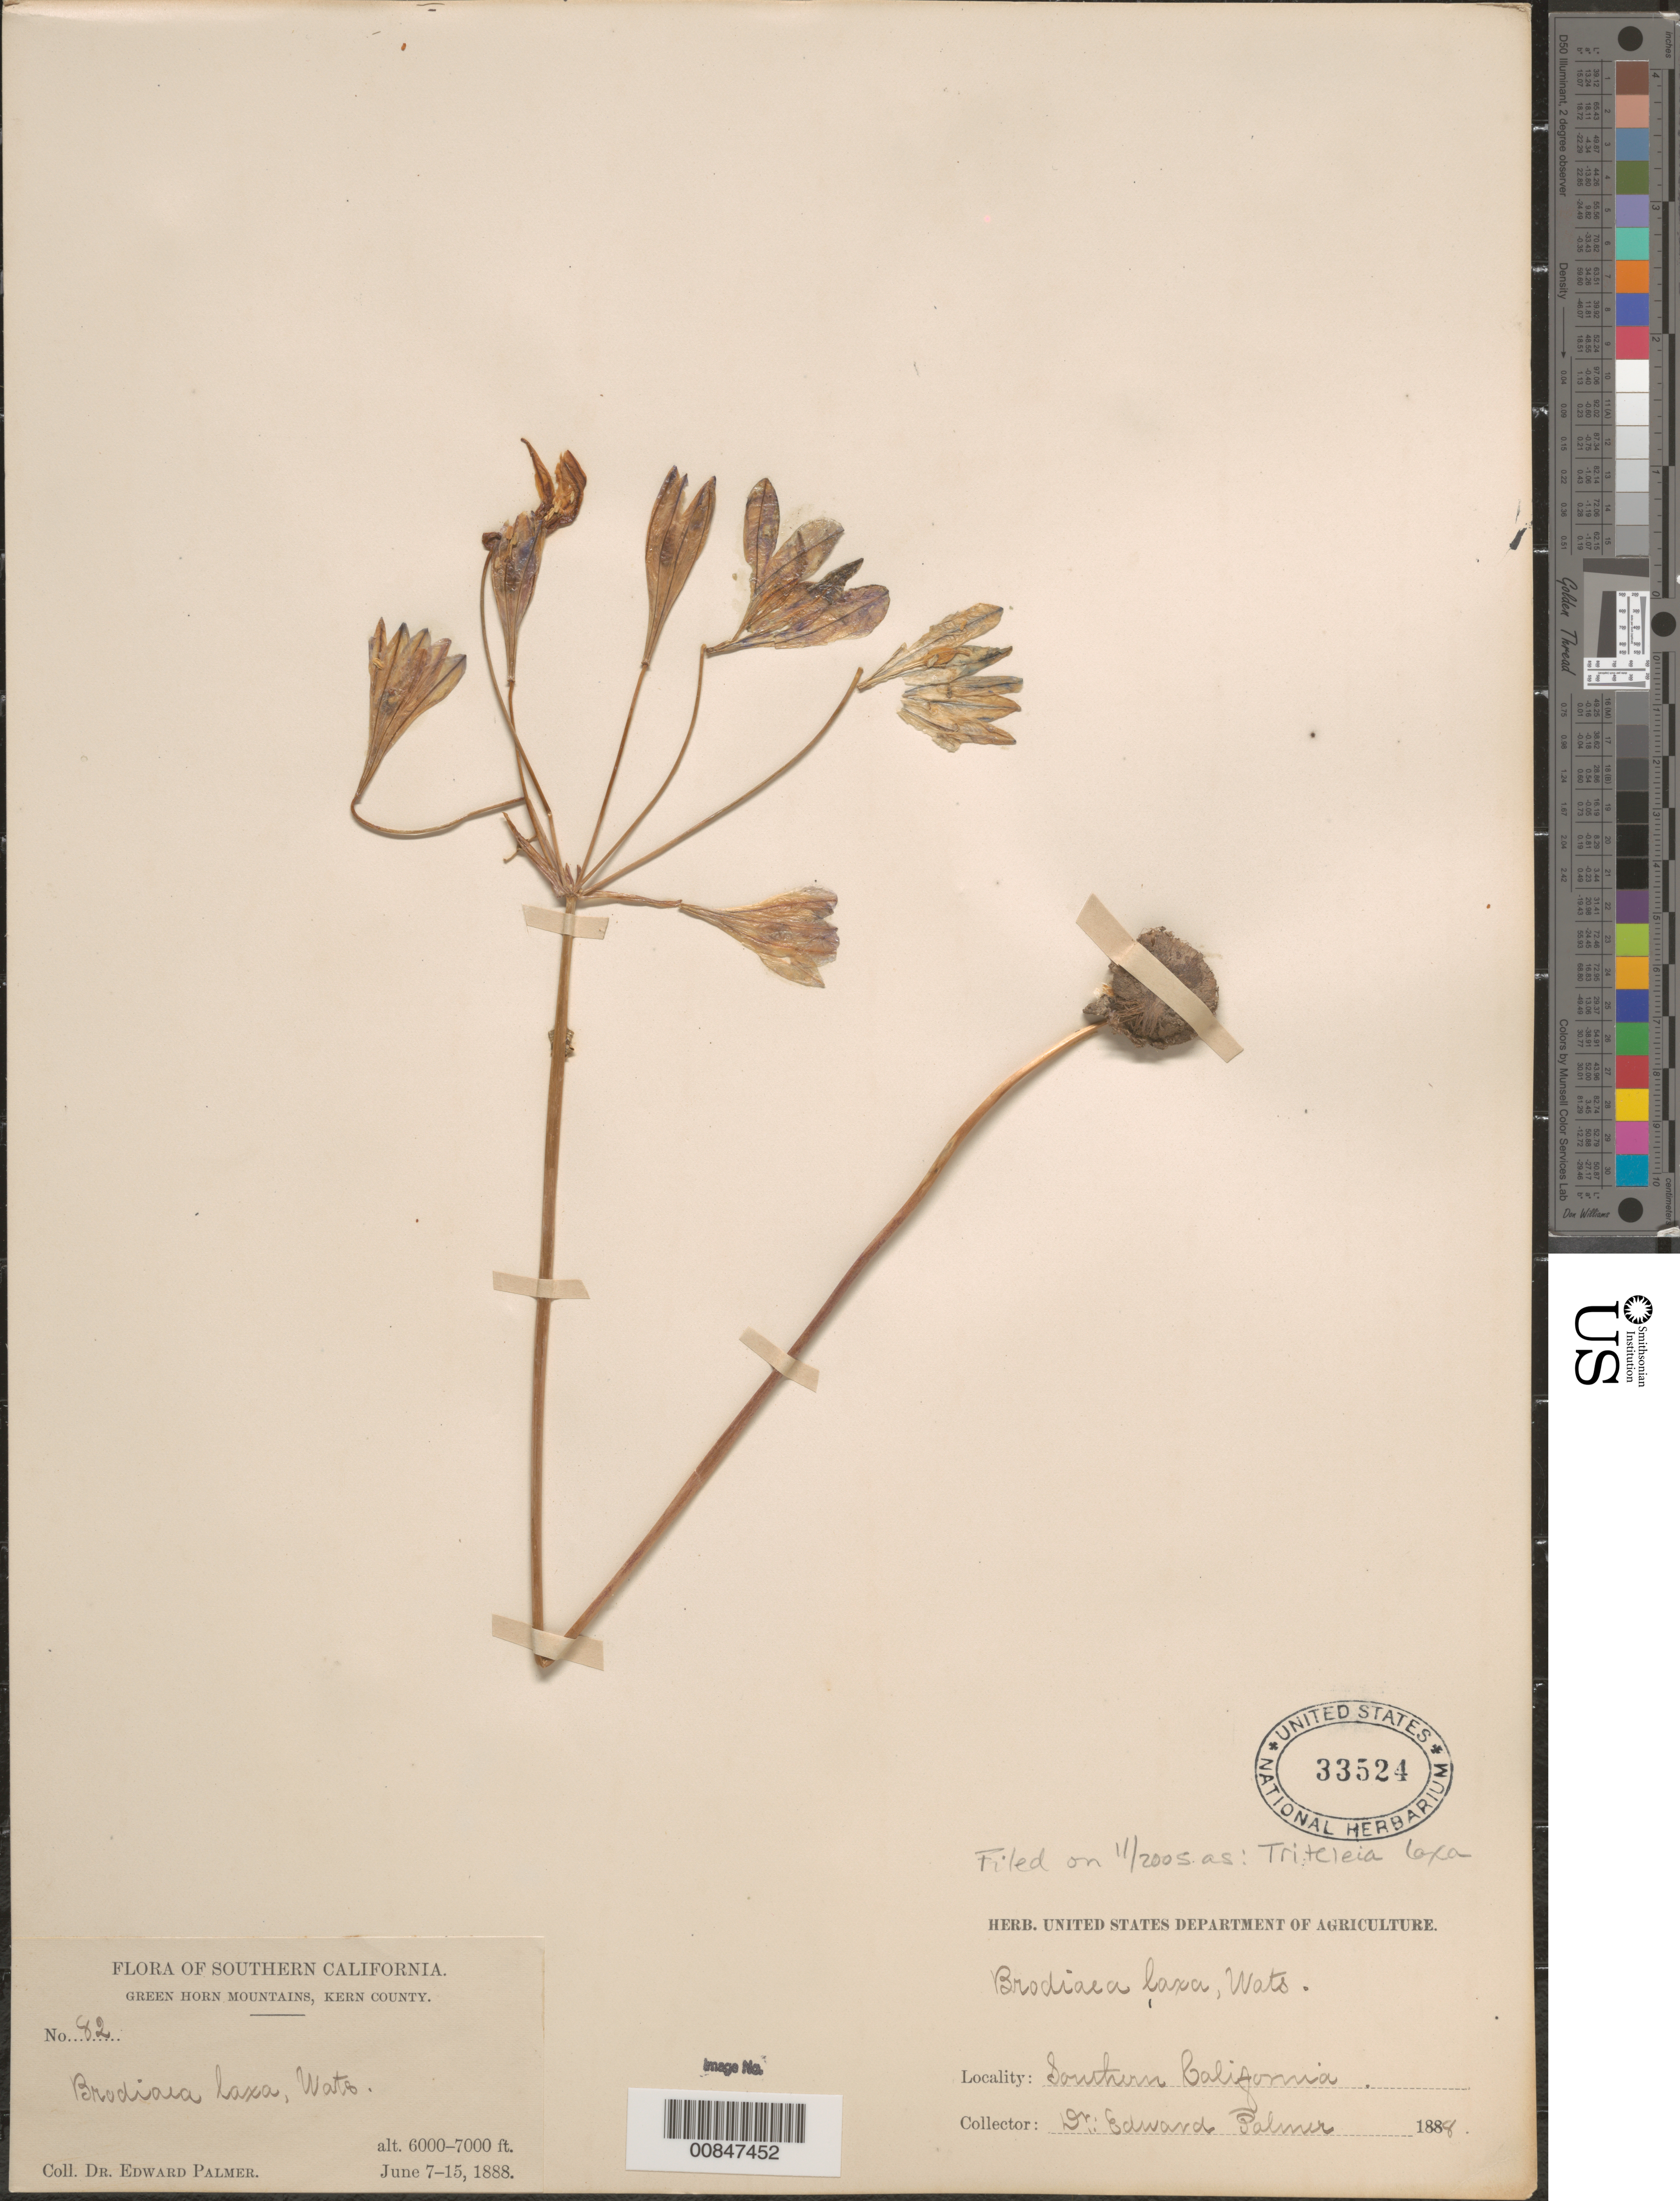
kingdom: Plantae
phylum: Tracheophyta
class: Liliopsida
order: Asparagales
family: Asparagaceae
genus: Triteleia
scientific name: Triteleia laxa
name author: Benth.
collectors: E. Palmer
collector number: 82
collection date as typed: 07 Jun 1888 to 15 Jun 1888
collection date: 1888-06-07/1888-06-15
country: United States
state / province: California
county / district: Kern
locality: Green Horn Mountains, Kern County, Southern California.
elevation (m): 1829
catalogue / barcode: US 33524